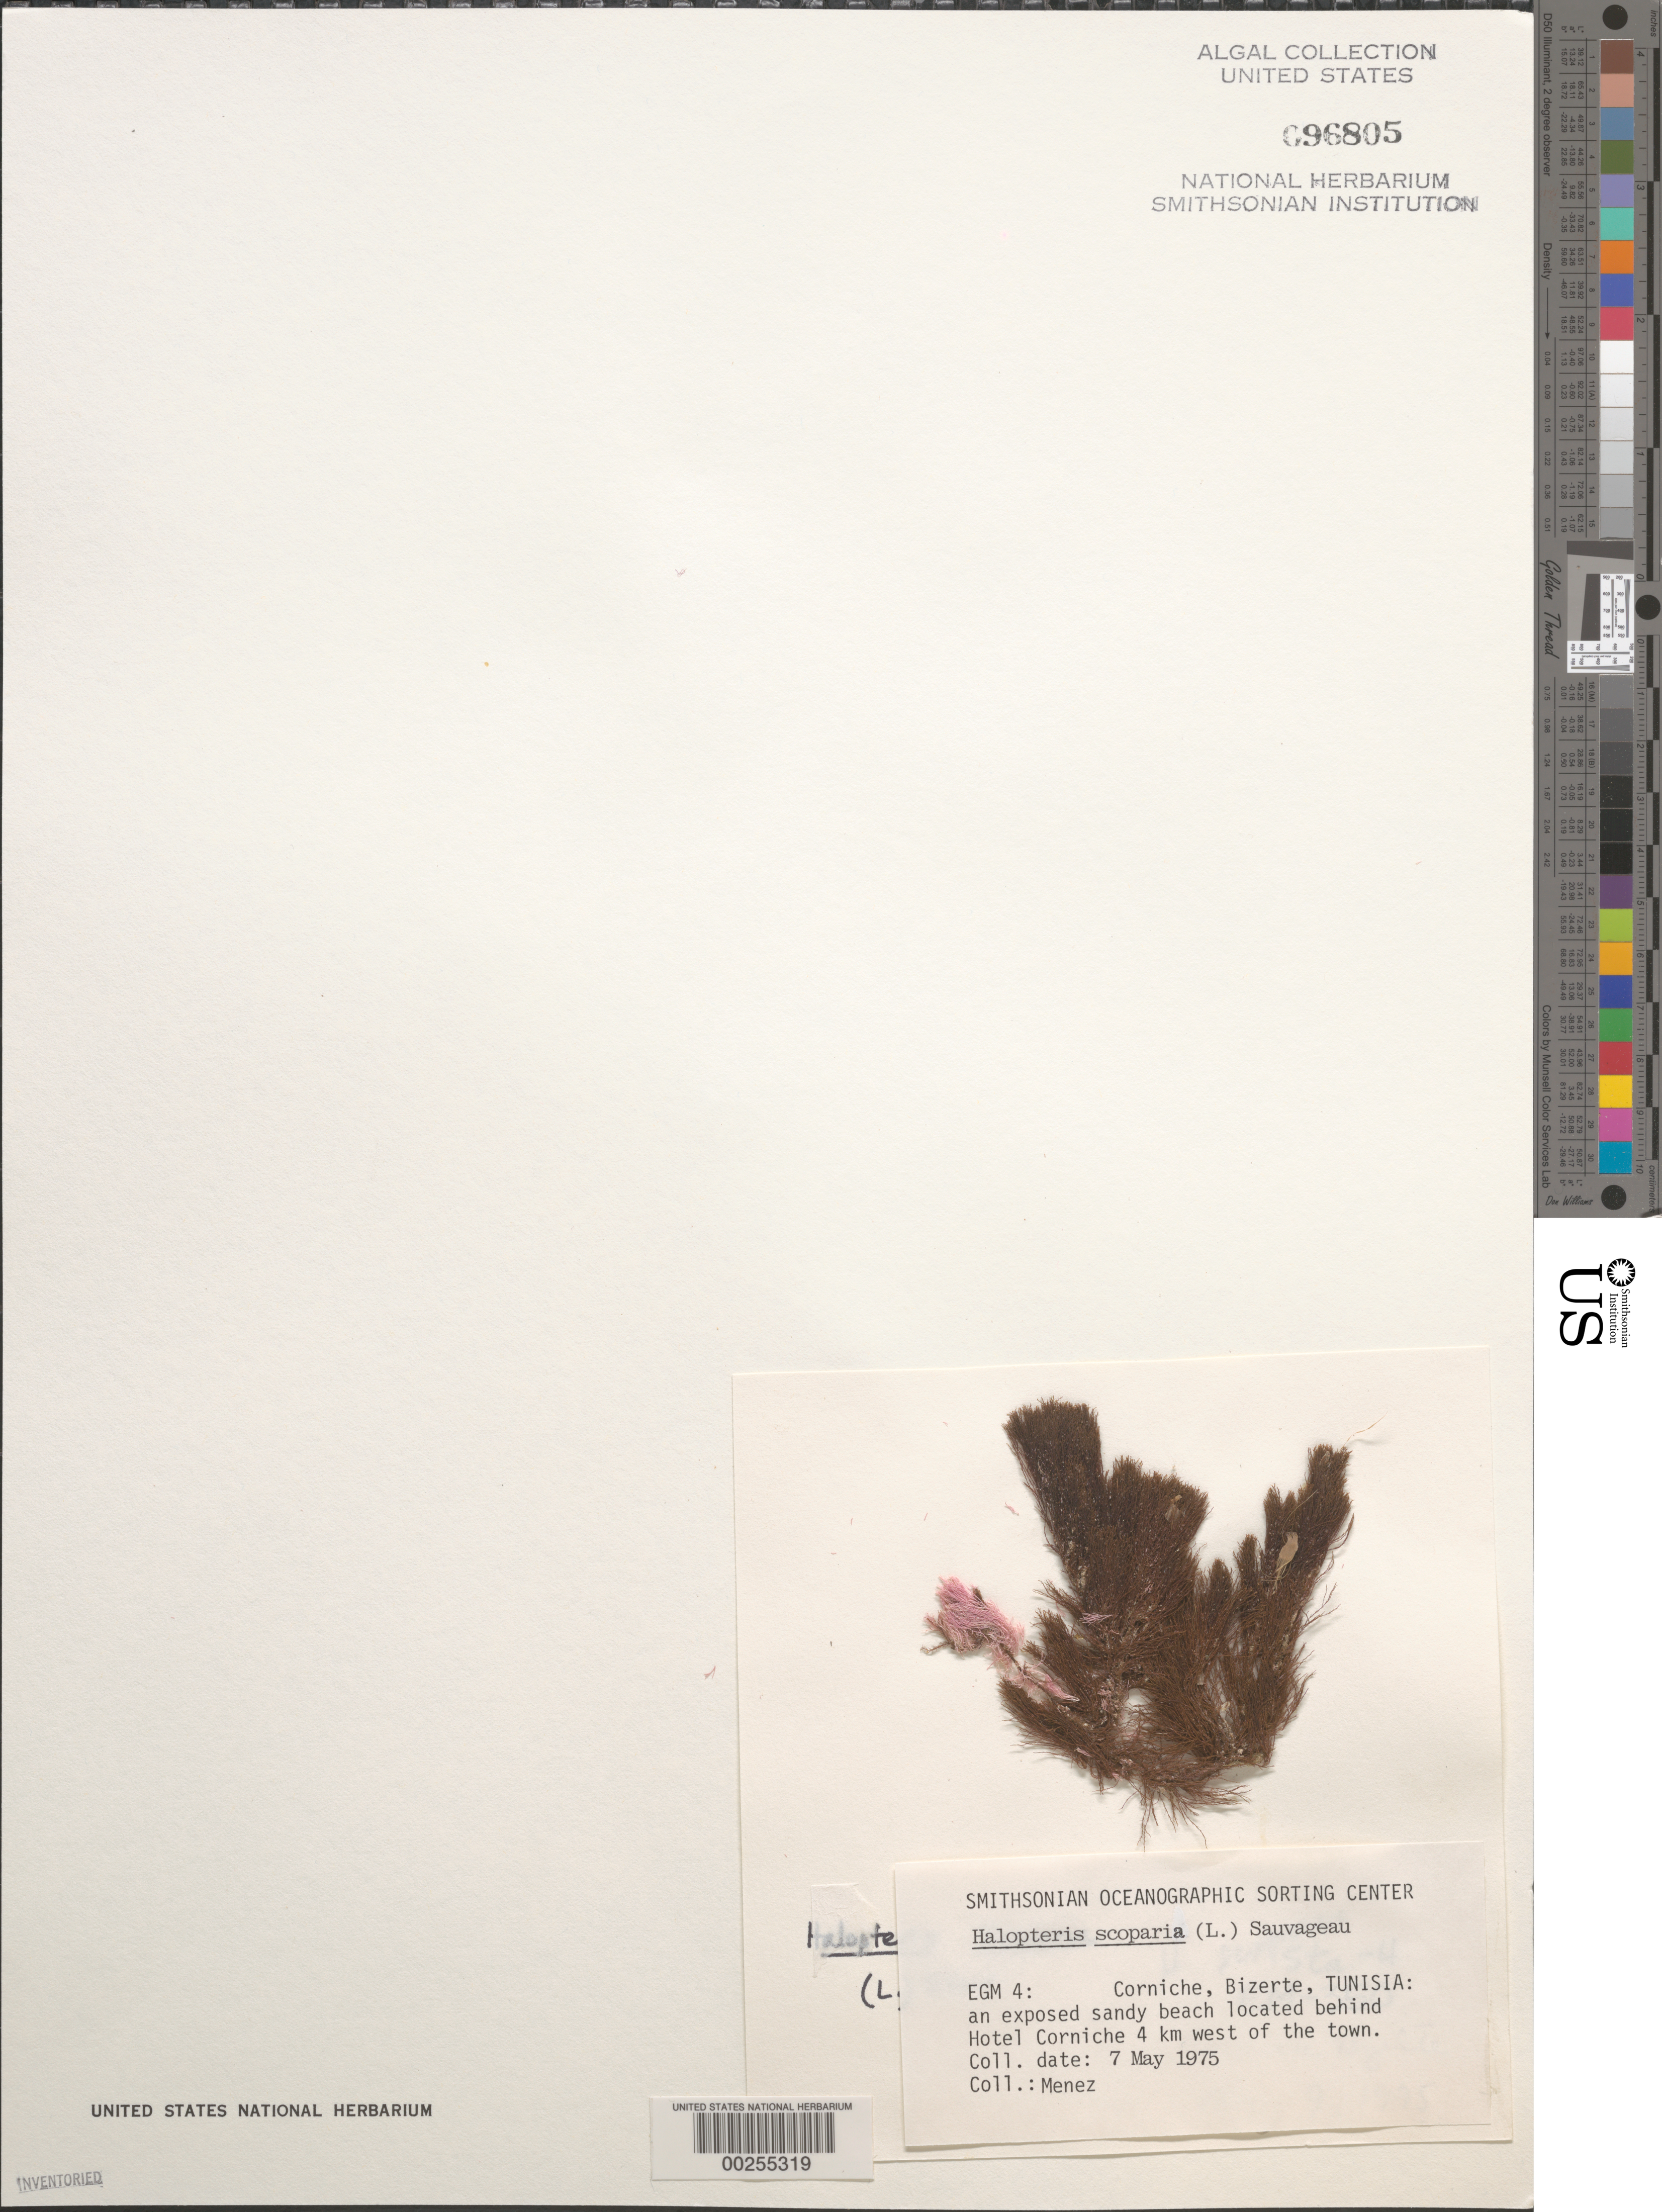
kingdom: Chromista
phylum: Ochrophyta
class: Phaeophyceae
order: Sphacelariales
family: Stypocaulaceae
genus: Halopteris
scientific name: Halopteris scoparia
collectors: Meñez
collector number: EGM 4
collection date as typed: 07 May 1975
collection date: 1975-05-07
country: Tunisia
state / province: Bizerte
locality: Bizerte behind Hotel Ccorniche 4 km west of Corniche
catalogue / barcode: US 96805